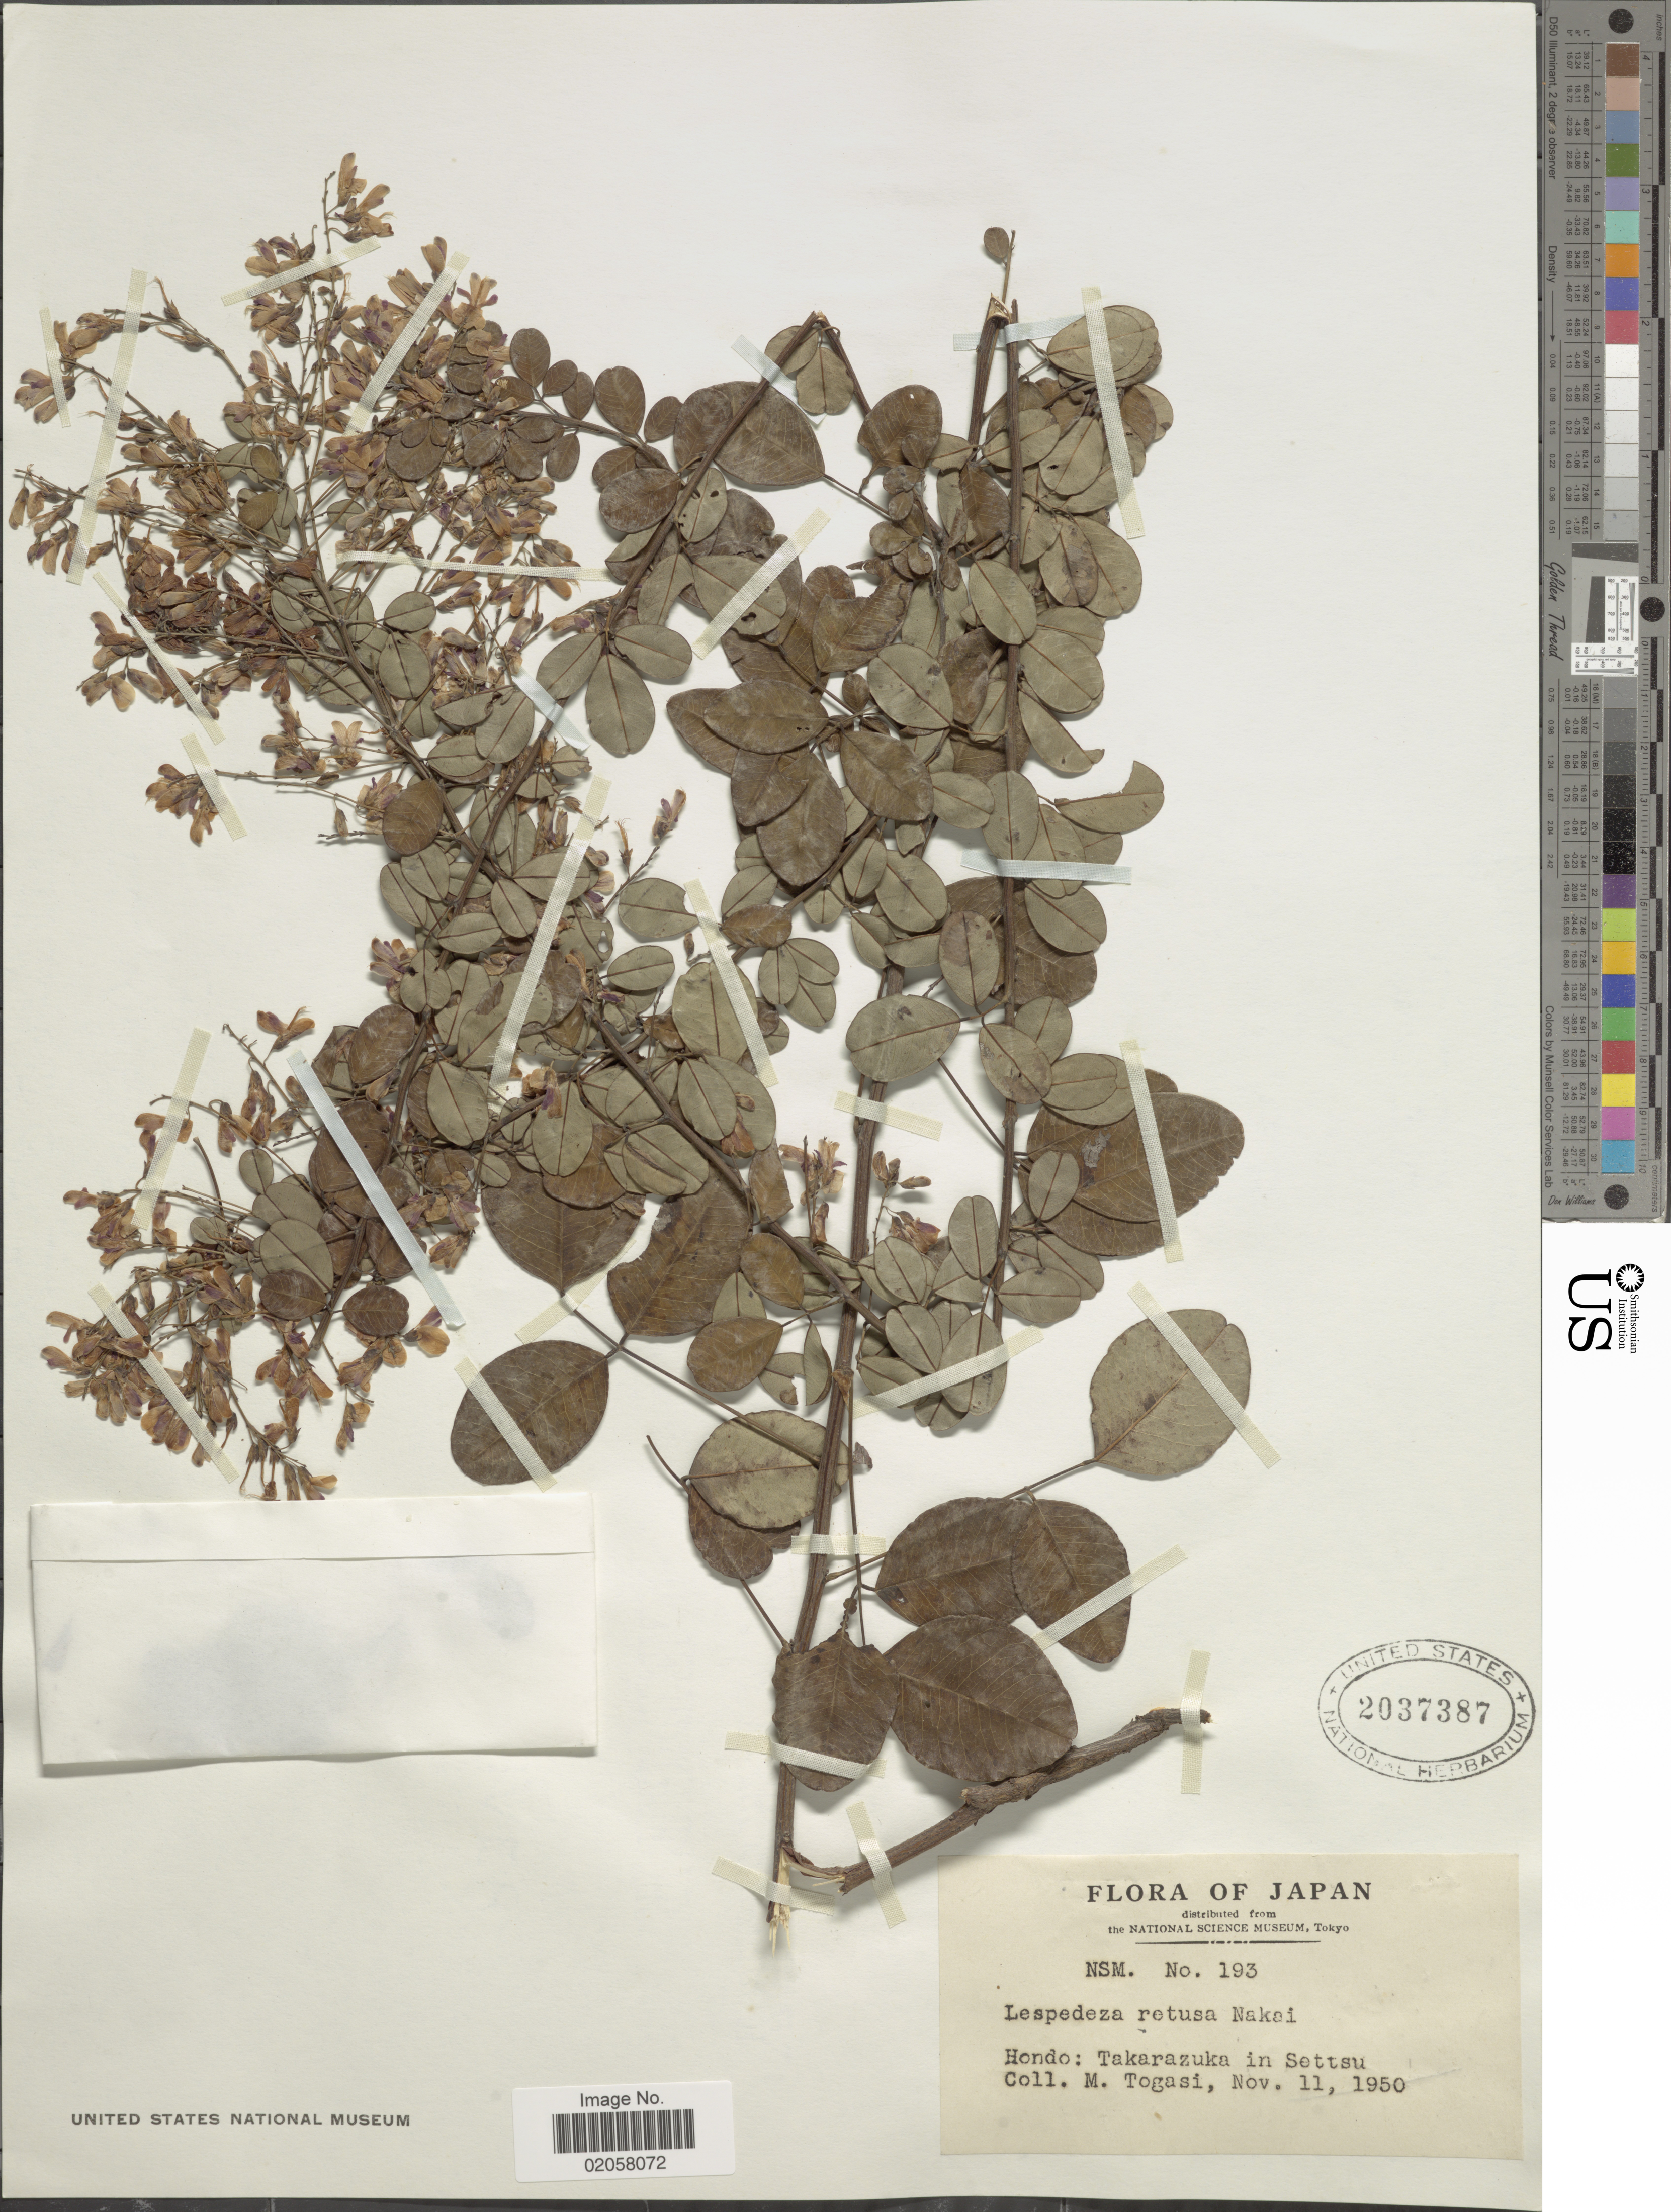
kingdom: Plantae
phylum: Tracheophyta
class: Magnoliopsida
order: Fabales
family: Fabaceae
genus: Lespedeza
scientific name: Lespedeza retusa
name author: Nakai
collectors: M. Togasi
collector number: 193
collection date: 1950-11-11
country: Japan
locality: Hondo: Takarazuka in Settsu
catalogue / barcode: US 2037387